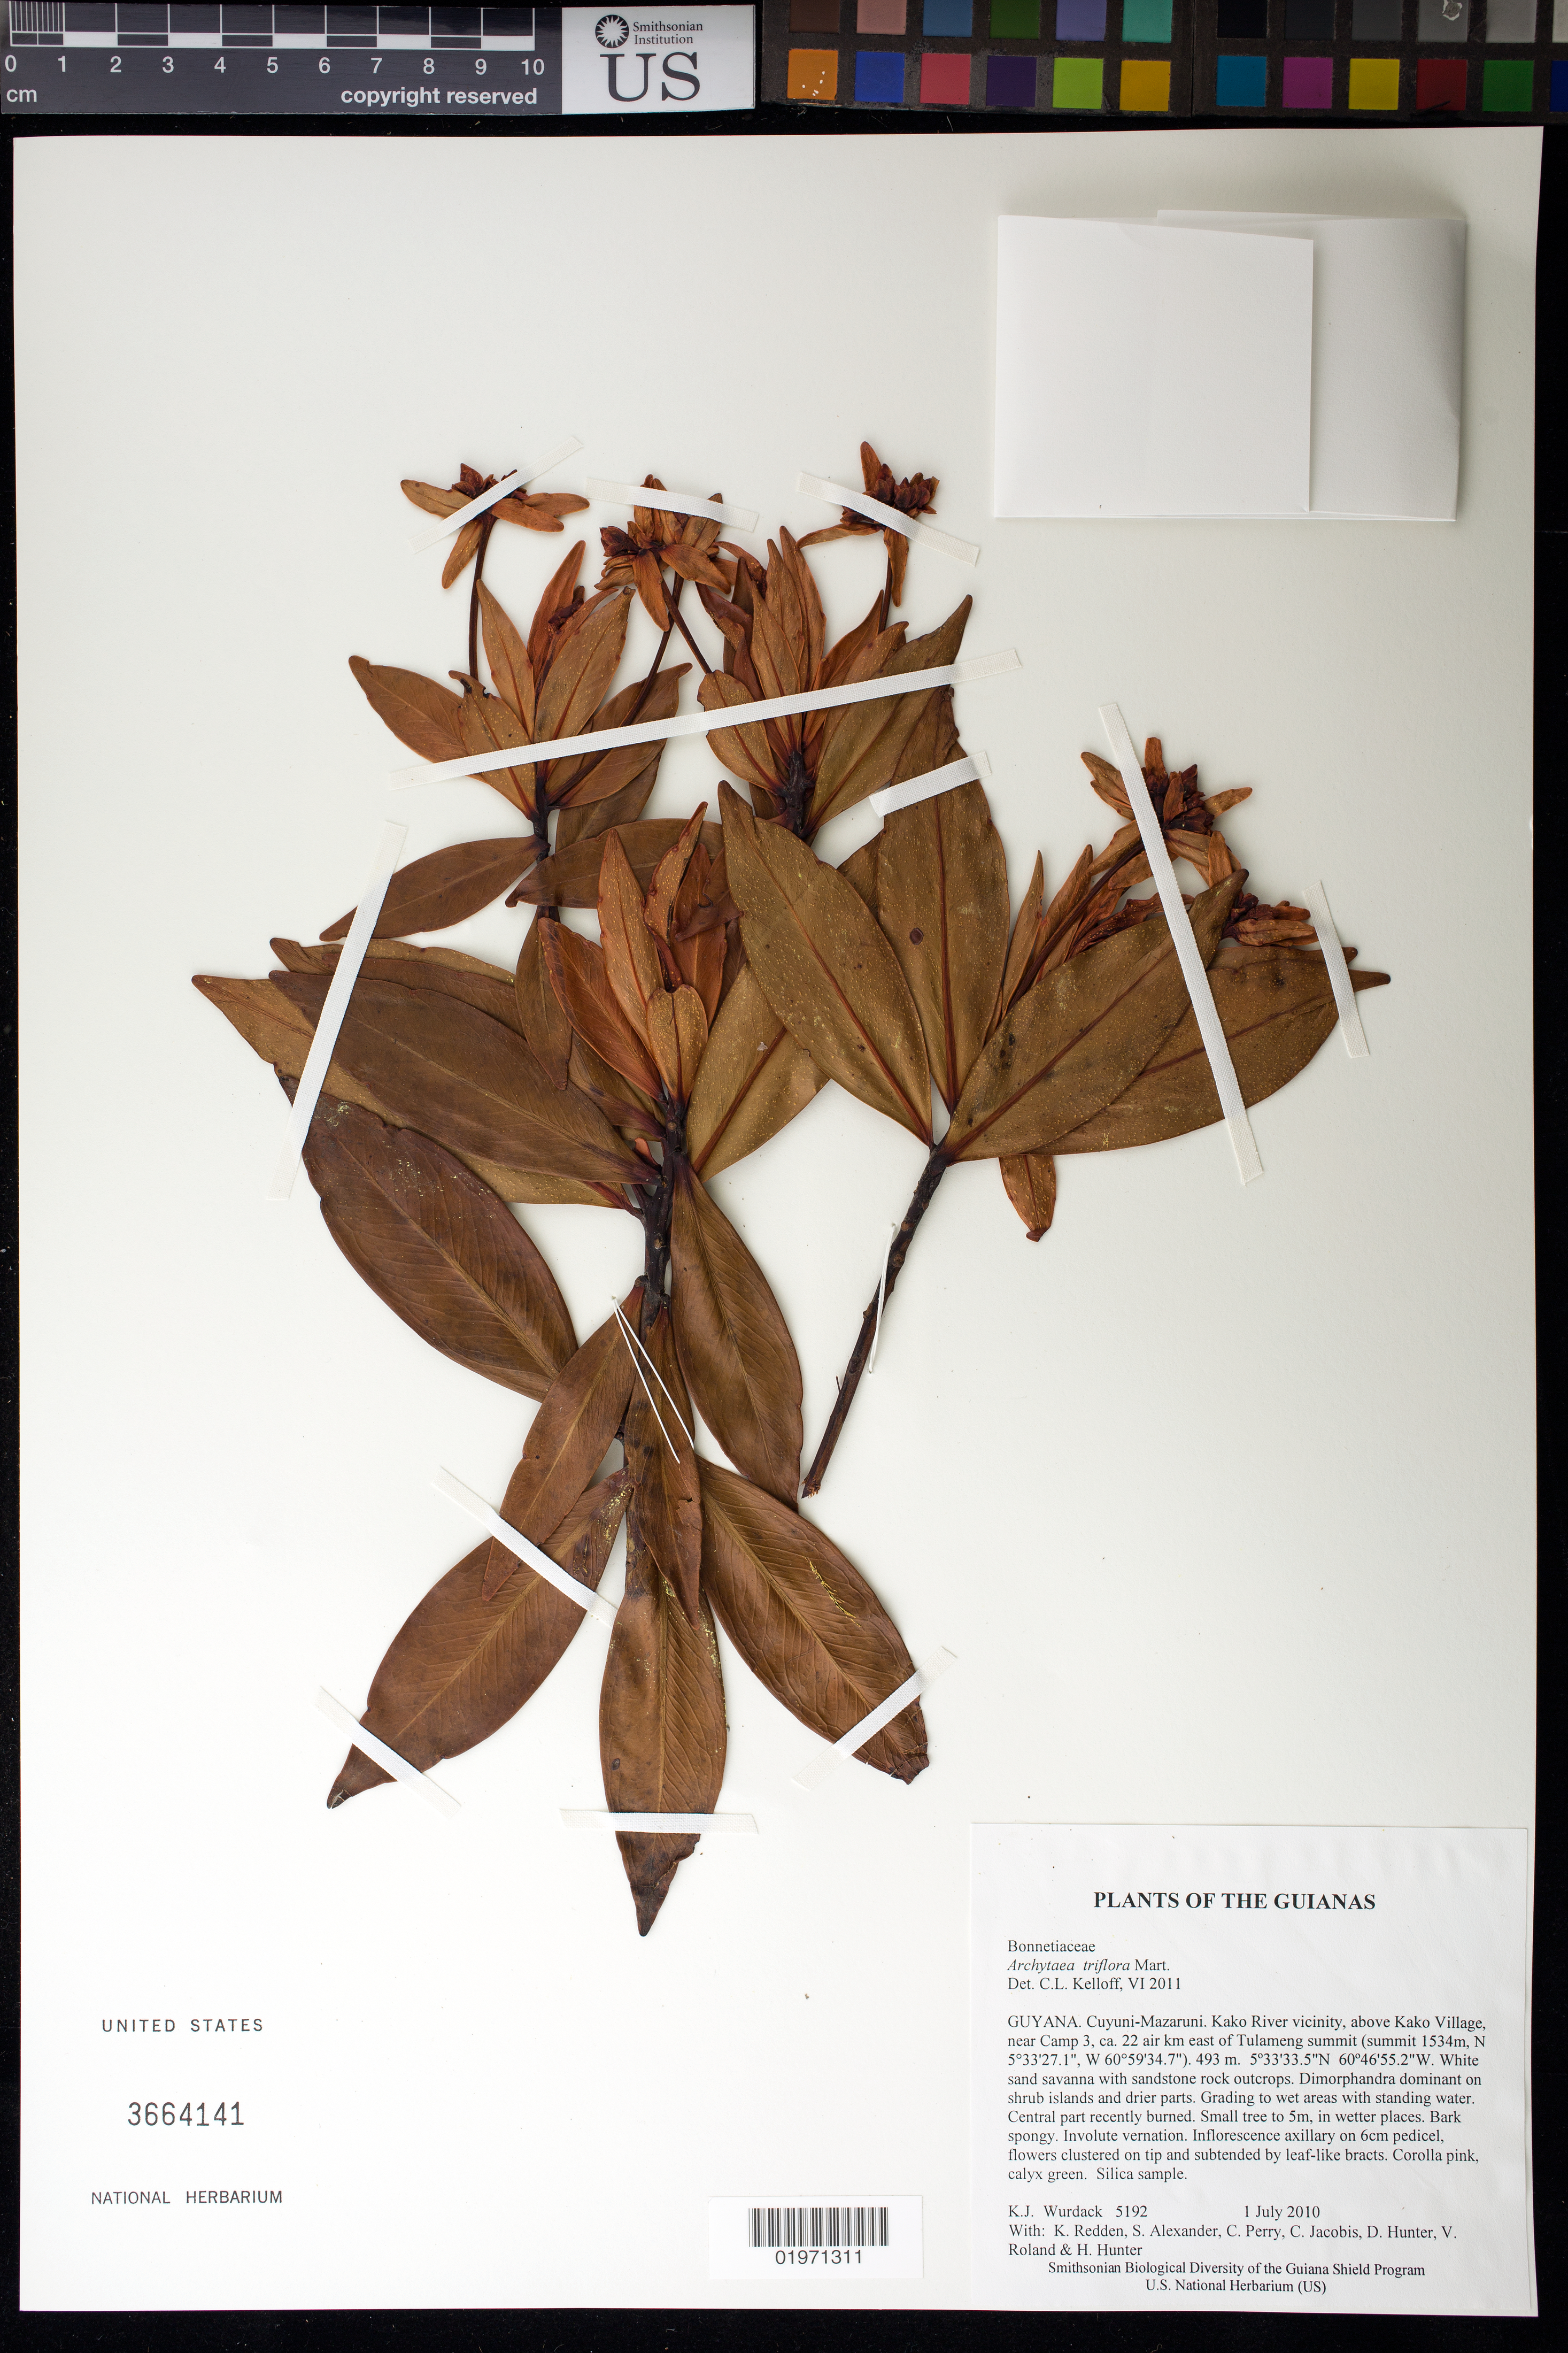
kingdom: Plantae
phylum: Tracheophyta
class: Magnoliopsida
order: Malpighiales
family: Bonnetiaceae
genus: Archytaea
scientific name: Archytaea triflora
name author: Mart.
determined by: Kelloff, Carol L., (US), Smithsonian Institution - National Museum of Natural History (UNITED STATES)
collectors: K. Wurdack, K. M. Redden, S. N. Alexander, C. Perry, C. Jacobis, D. Hunter, V. Roland & H. Hunter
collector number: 5192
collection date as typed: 1 July 2010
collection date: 2010-07-01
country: Guyana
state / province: Cuyuni-Mazaruni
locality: Kako River vicinity, above Kako Village, near Camp 3, ca. 22 air km east of Tulameng summit (summit 1534m, N 5°33'27.1", W 60°59'34.7")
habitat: White sand savanna with sandstone rock outcrops. Dimorphandra dominant on shrub islands and drier parts. Grading to wet areas with standing water. Central part recently burned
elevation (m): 493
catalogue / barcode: US 3664141